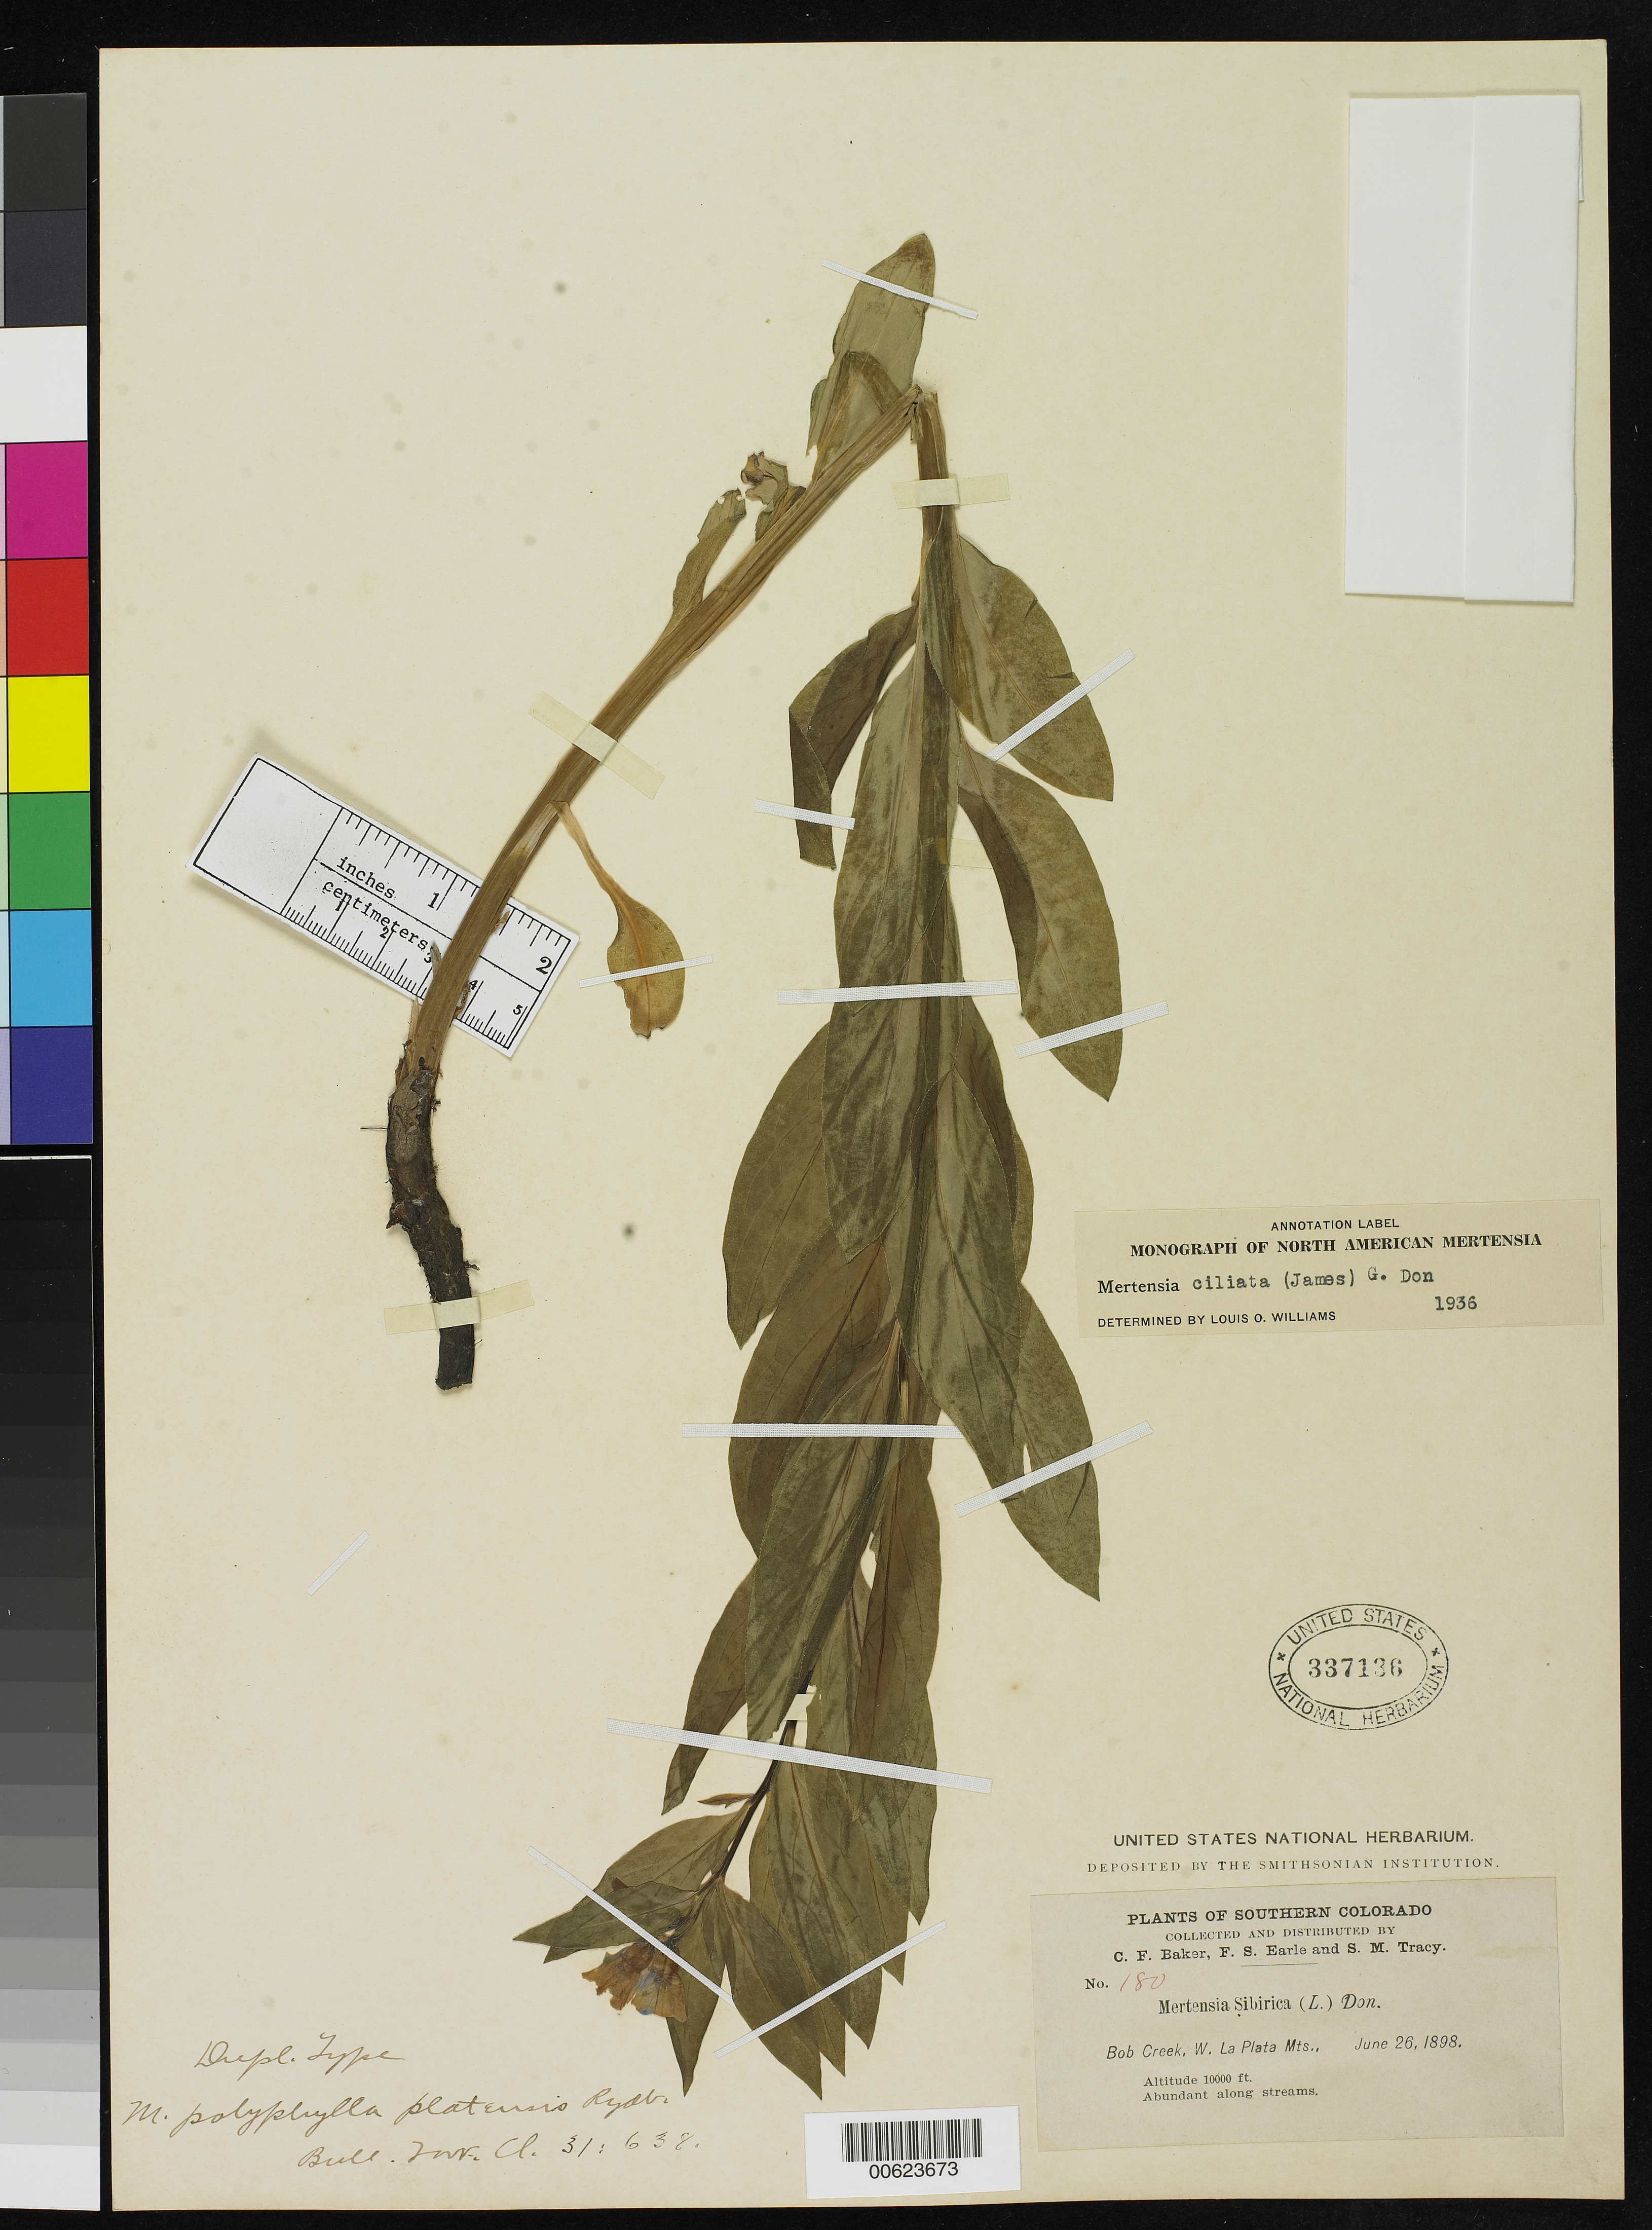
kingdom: Plantae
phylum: Tracheophyta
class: Magnoliopsida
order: Boraginales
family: Boraginaceae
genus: Mertensia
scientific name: Mertensia polyphylla var. platensis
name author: Rydb.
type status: Isotype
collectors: C. F. Baker, F. S. Earle & S. M. Tracy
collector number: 180 p.p.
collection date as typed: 26 Jun 1898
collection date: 1898-06-26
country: United States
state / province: Colorado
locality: W La Plata Mountains, Bob Creek.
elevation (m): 3000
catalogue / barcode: US 337136